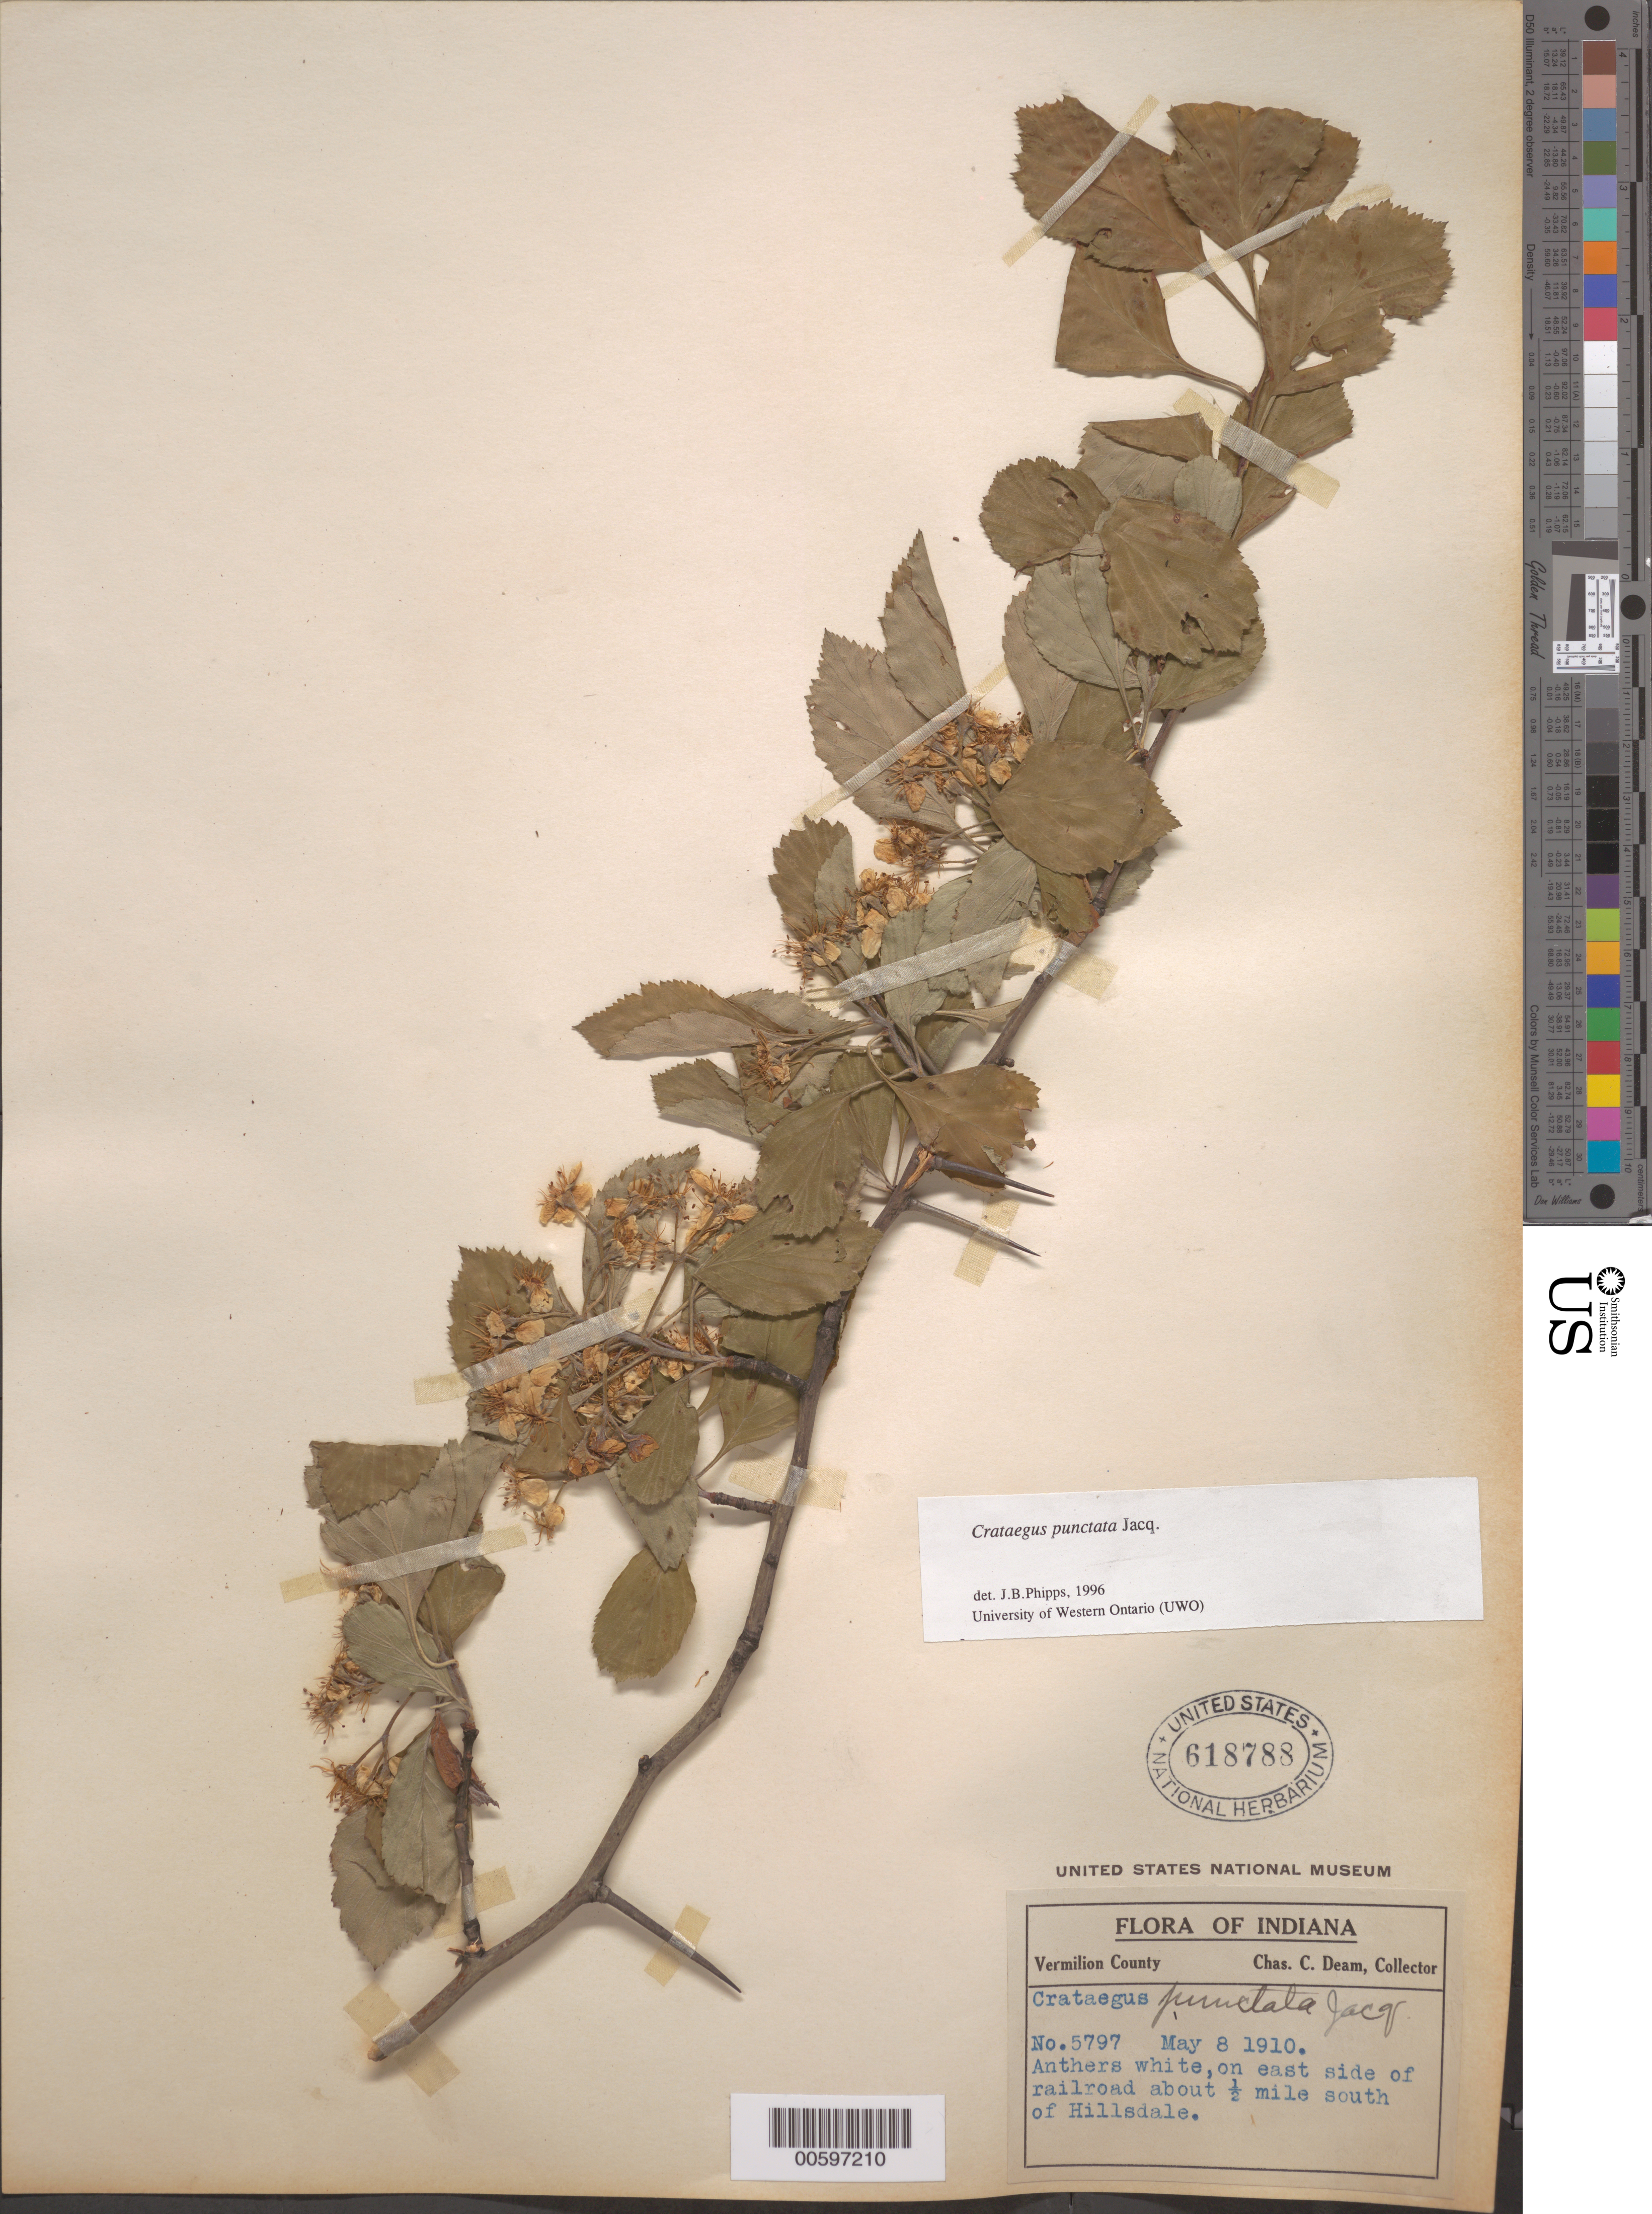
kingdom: Plantae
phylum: Tracheophyta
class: Magnoliopsida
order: Rosales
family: Rosaceae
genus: Crataegus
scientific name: Crataegus punctata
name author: Jacq.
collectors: C. C. Deam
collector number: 5797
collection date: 1910-05-08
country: United States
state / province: Indiana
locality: Vermilion County. On east side of railroad about ½ mile south of Hillsdale.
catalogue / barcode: US 618788